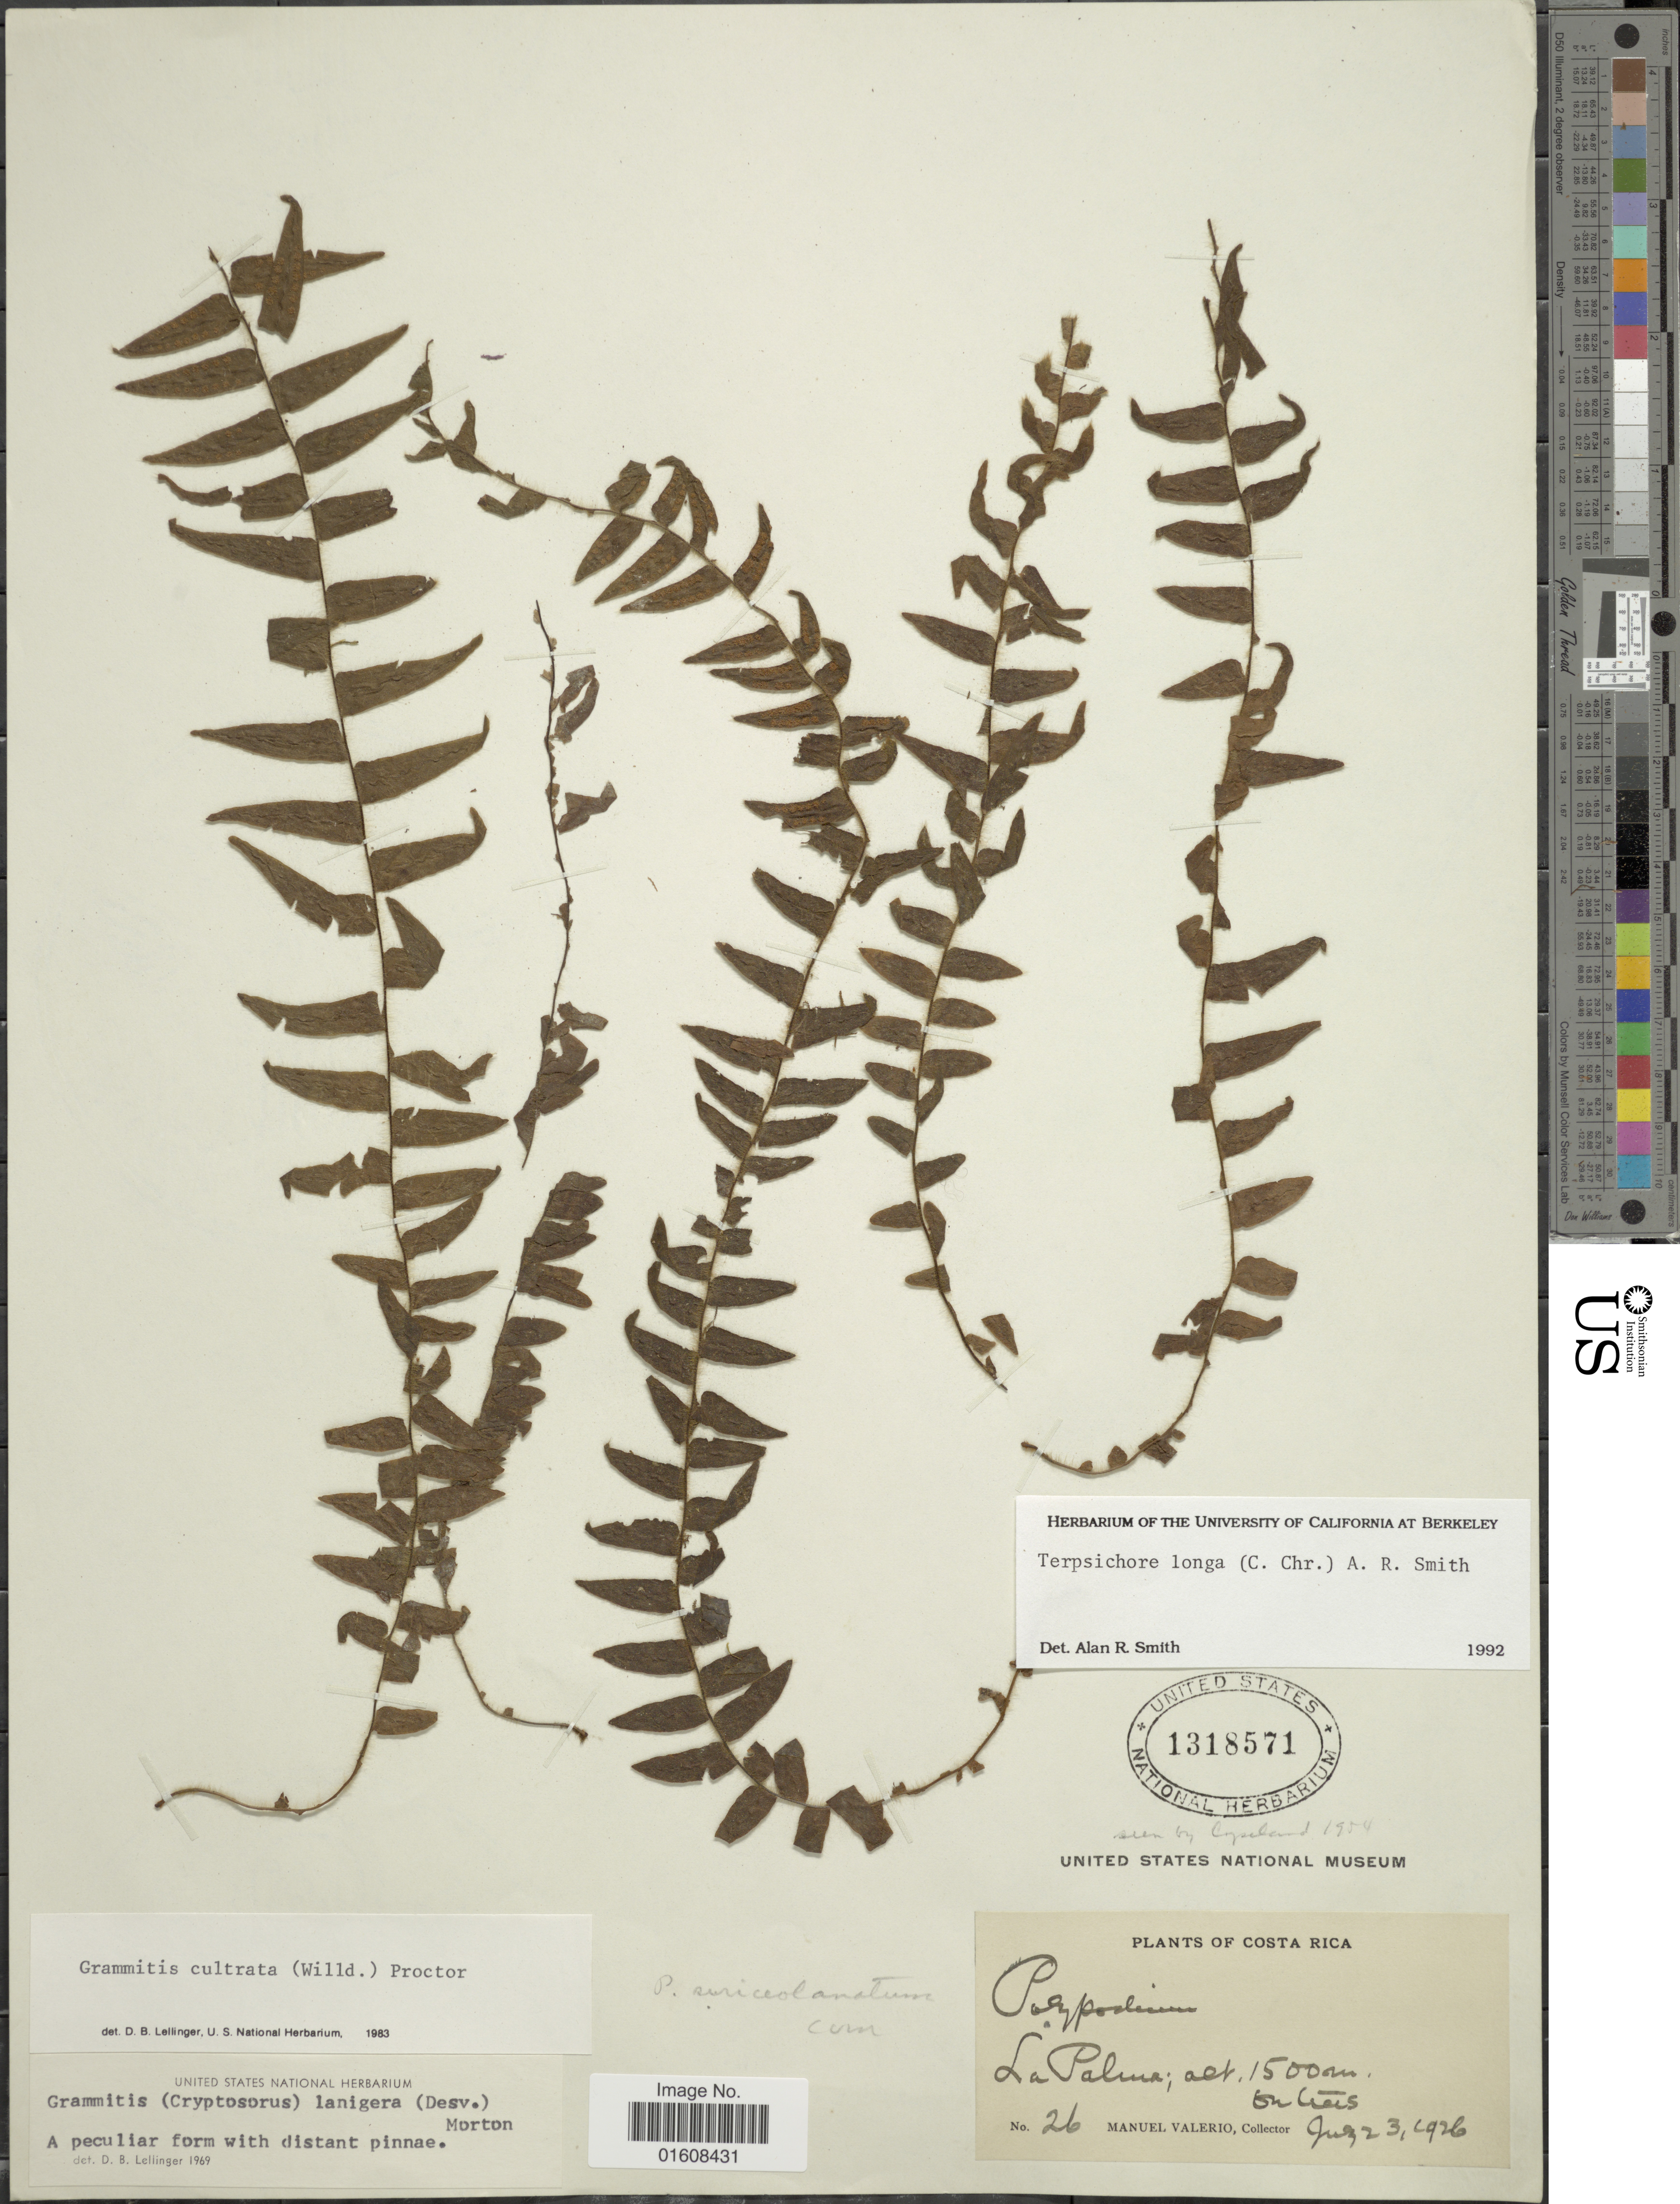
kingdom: Plantae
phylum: Tracheophyta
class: Polypodiopsida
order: Polypodiales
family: Polypodiaceae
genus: Alansmia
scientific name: Alansmia lanigera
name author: (Desv.) Moguel & M. Kessler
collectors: M. Valerio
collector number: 26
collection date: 1926-07-23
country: Costa Rica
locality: La Palma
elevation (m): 1500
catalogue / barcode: US 1318571